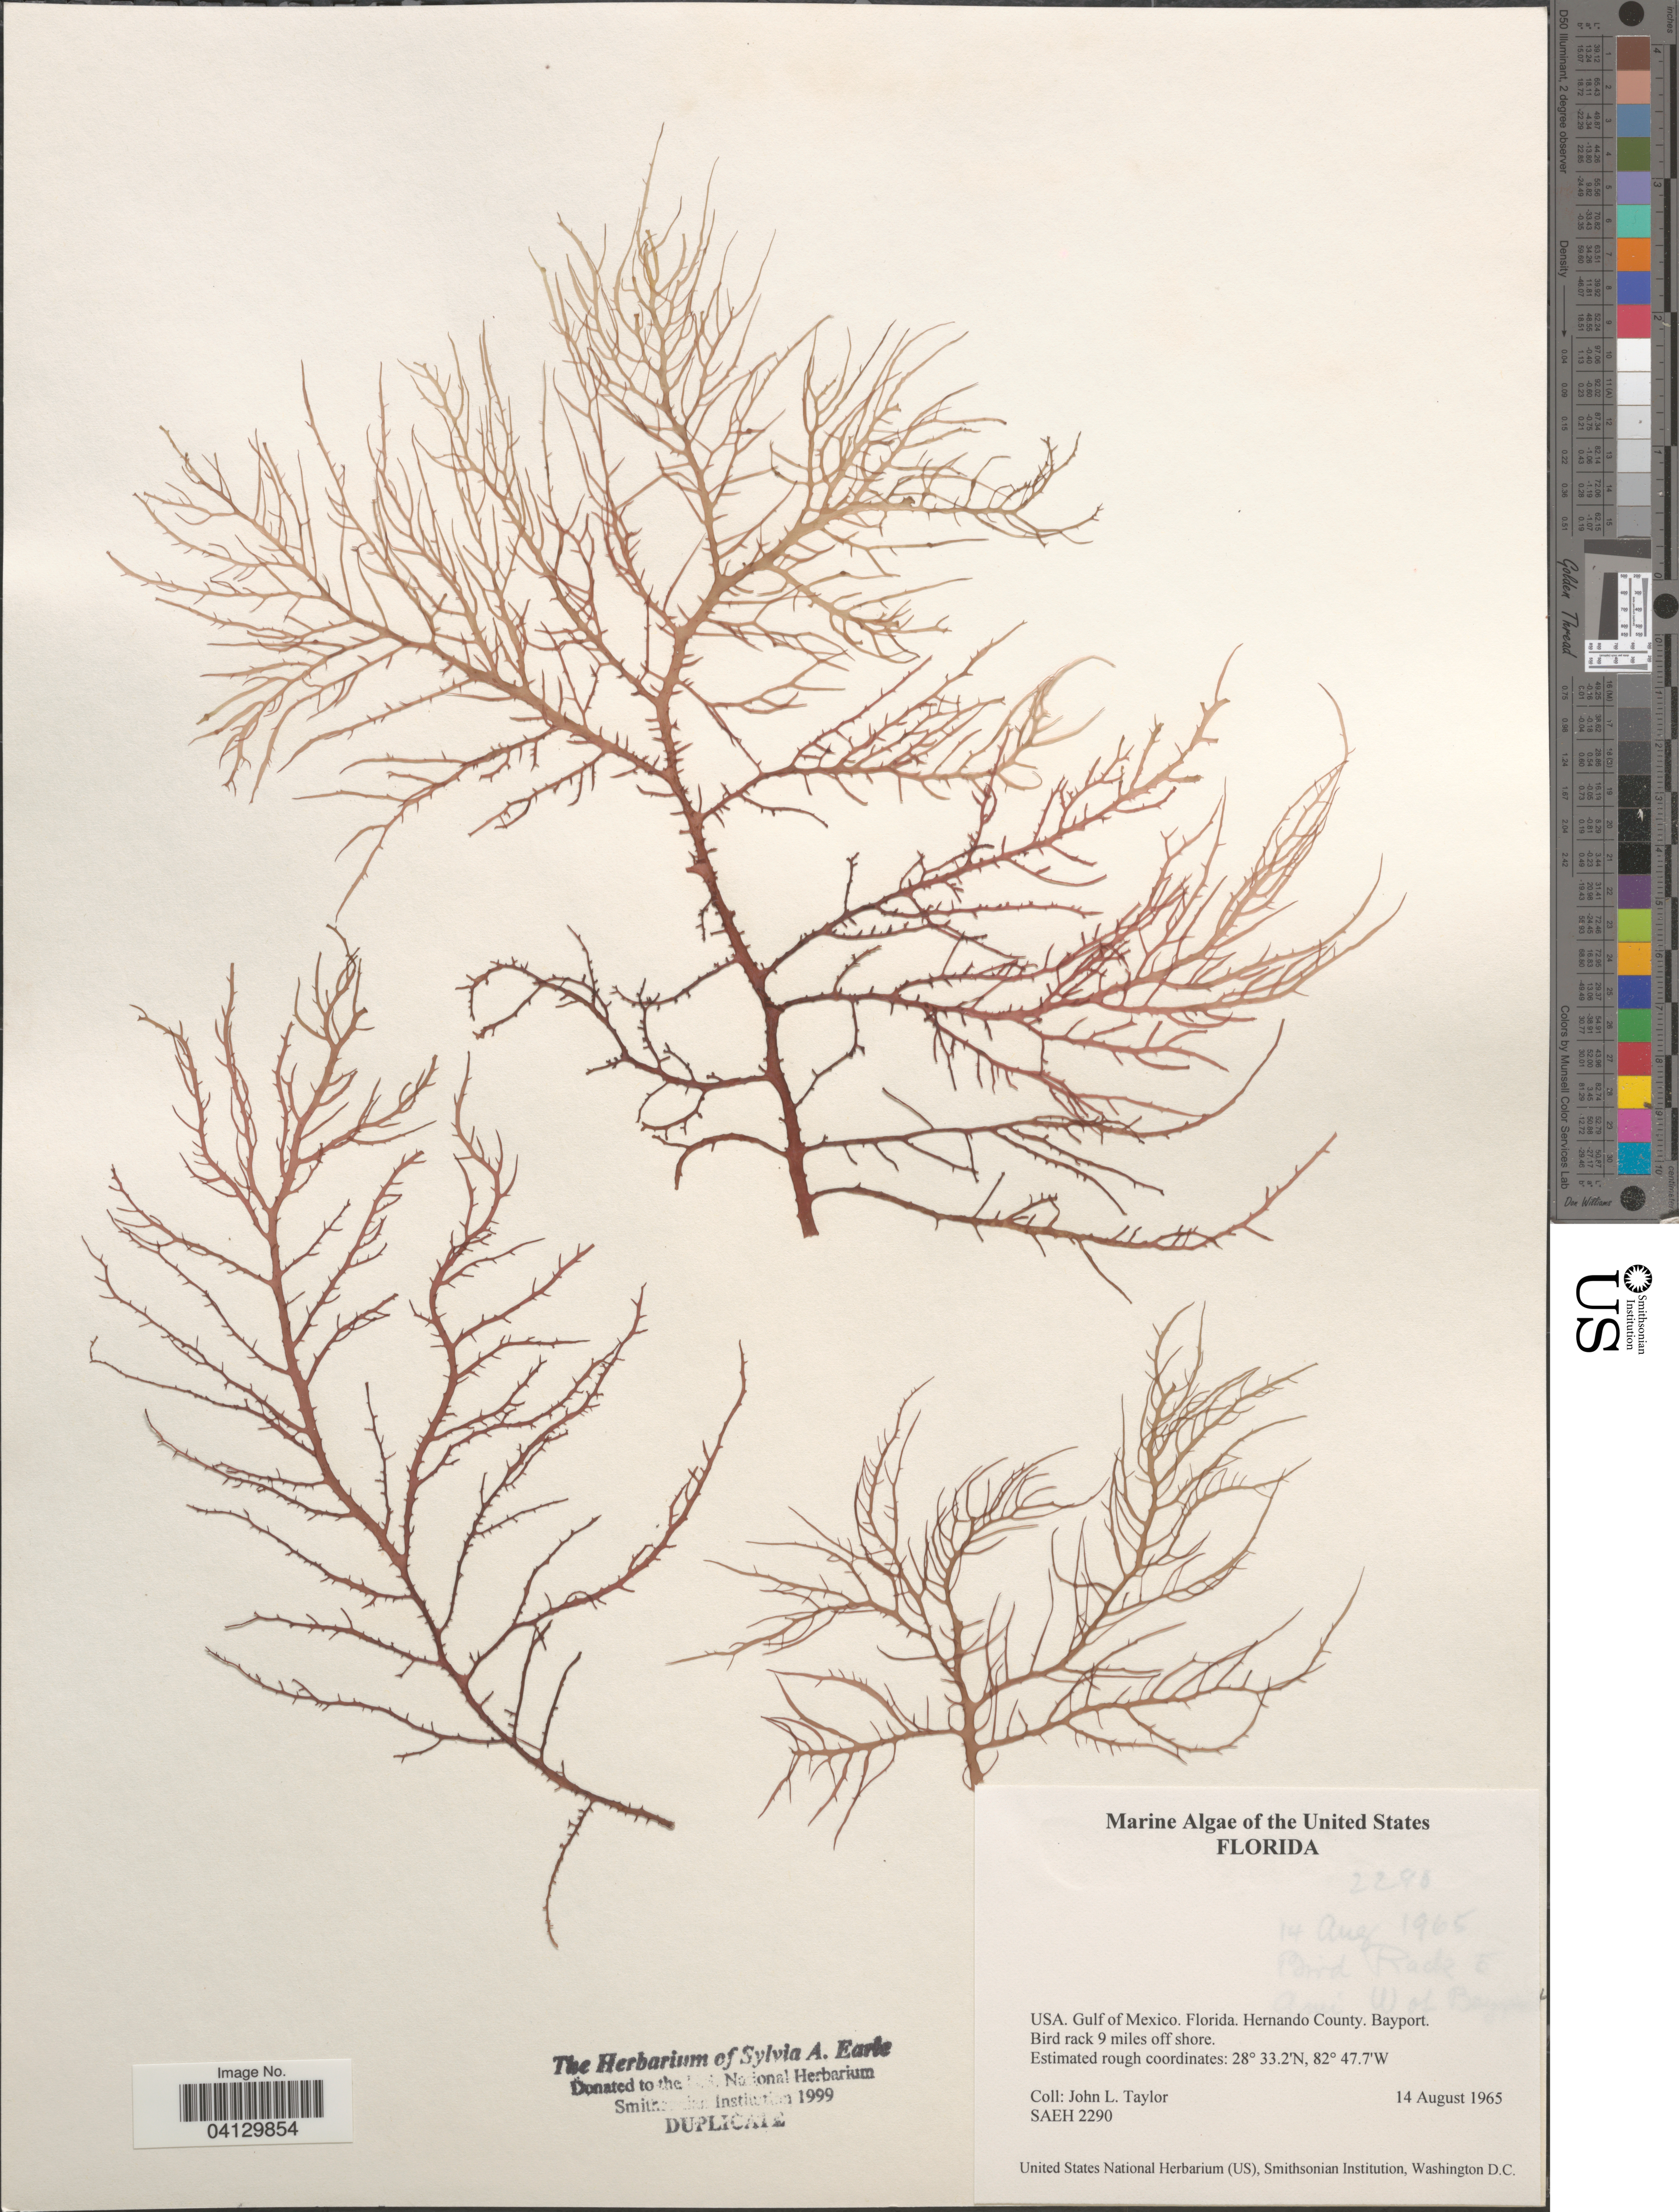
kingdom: Plantae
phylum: Rhodophyta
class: Florideophyceae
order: Corallinales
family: Corallinaceae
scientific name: Crustose Coralline Algae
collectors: J. L. Taylor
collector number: SAEH2290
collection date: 1965-08-14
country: United States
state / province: Florida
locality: Gulf of Mexico. Hernando County. Bayport. Bird rack 9 miles off shore.